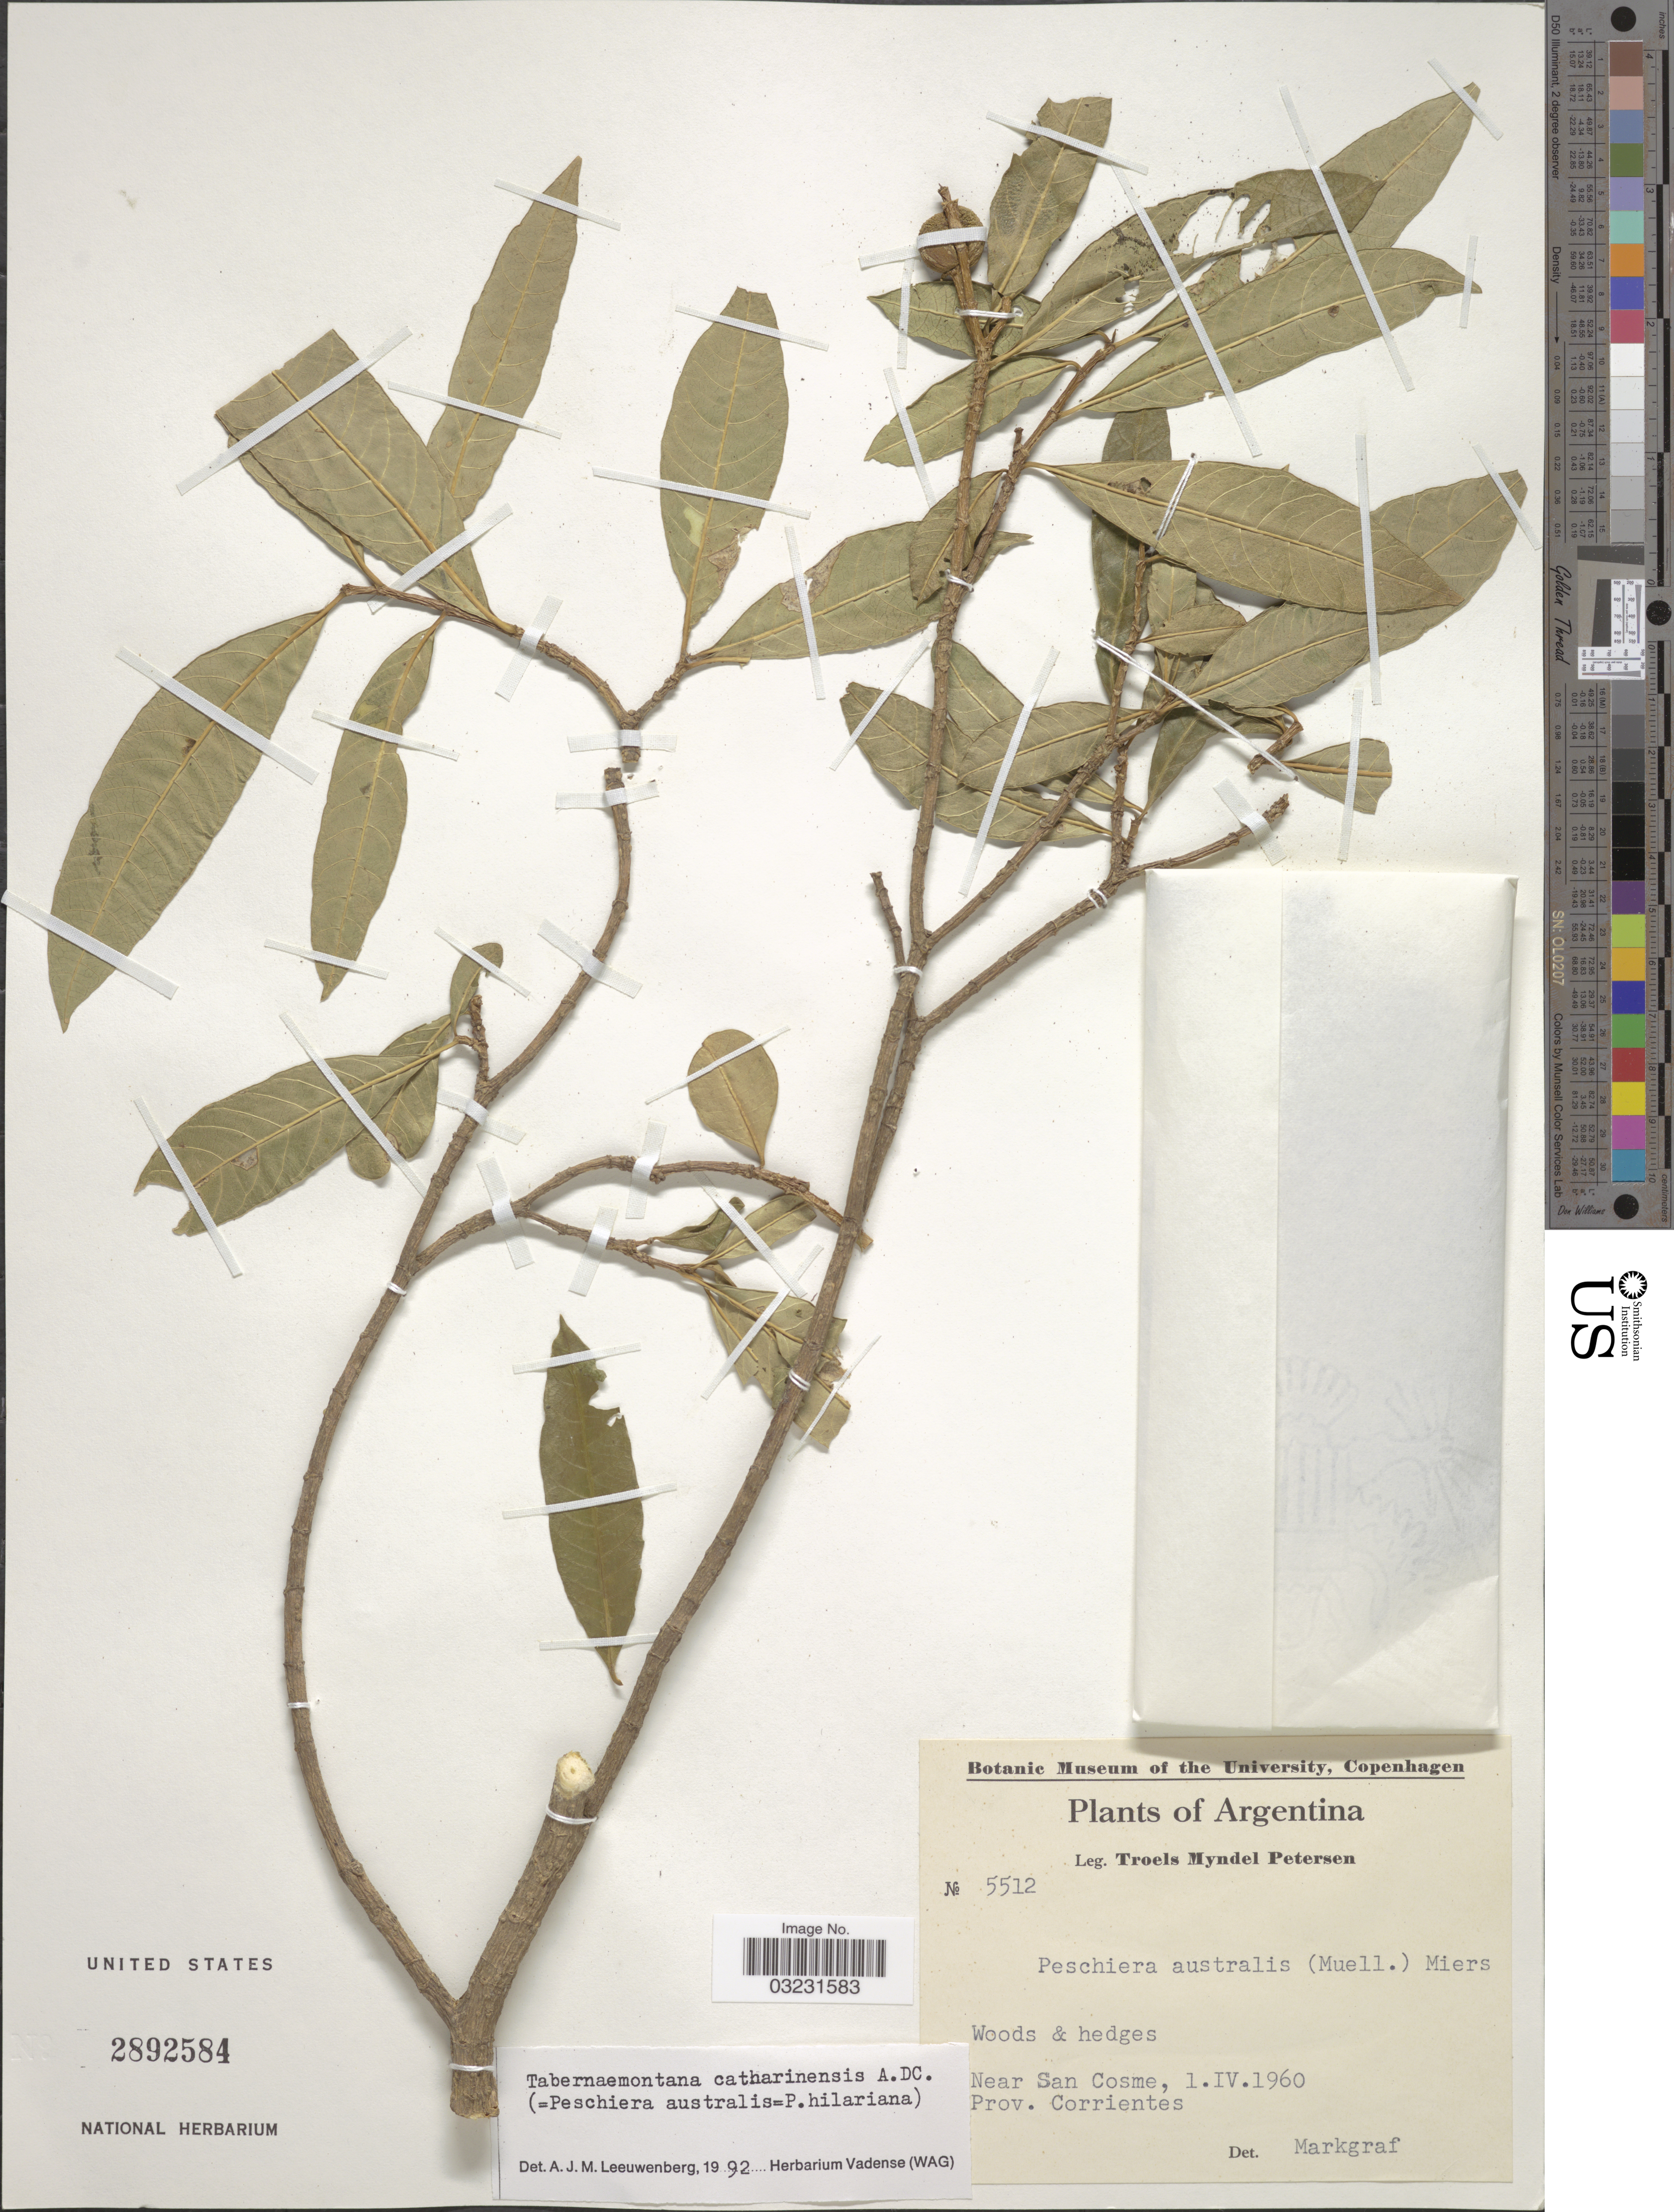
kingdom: Plantae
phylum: Tracheophyta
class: Magnoliopsida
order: Gentianales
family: Apocynaceae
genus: Tabernaemontana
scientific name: Tabernaemontana catharinensis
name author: A. DC.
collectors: T. M. Petersen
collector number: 5512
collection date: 1960-04-01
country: Argentina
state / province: Corrientes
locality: Near San Cosme.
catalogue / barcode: US 2892584